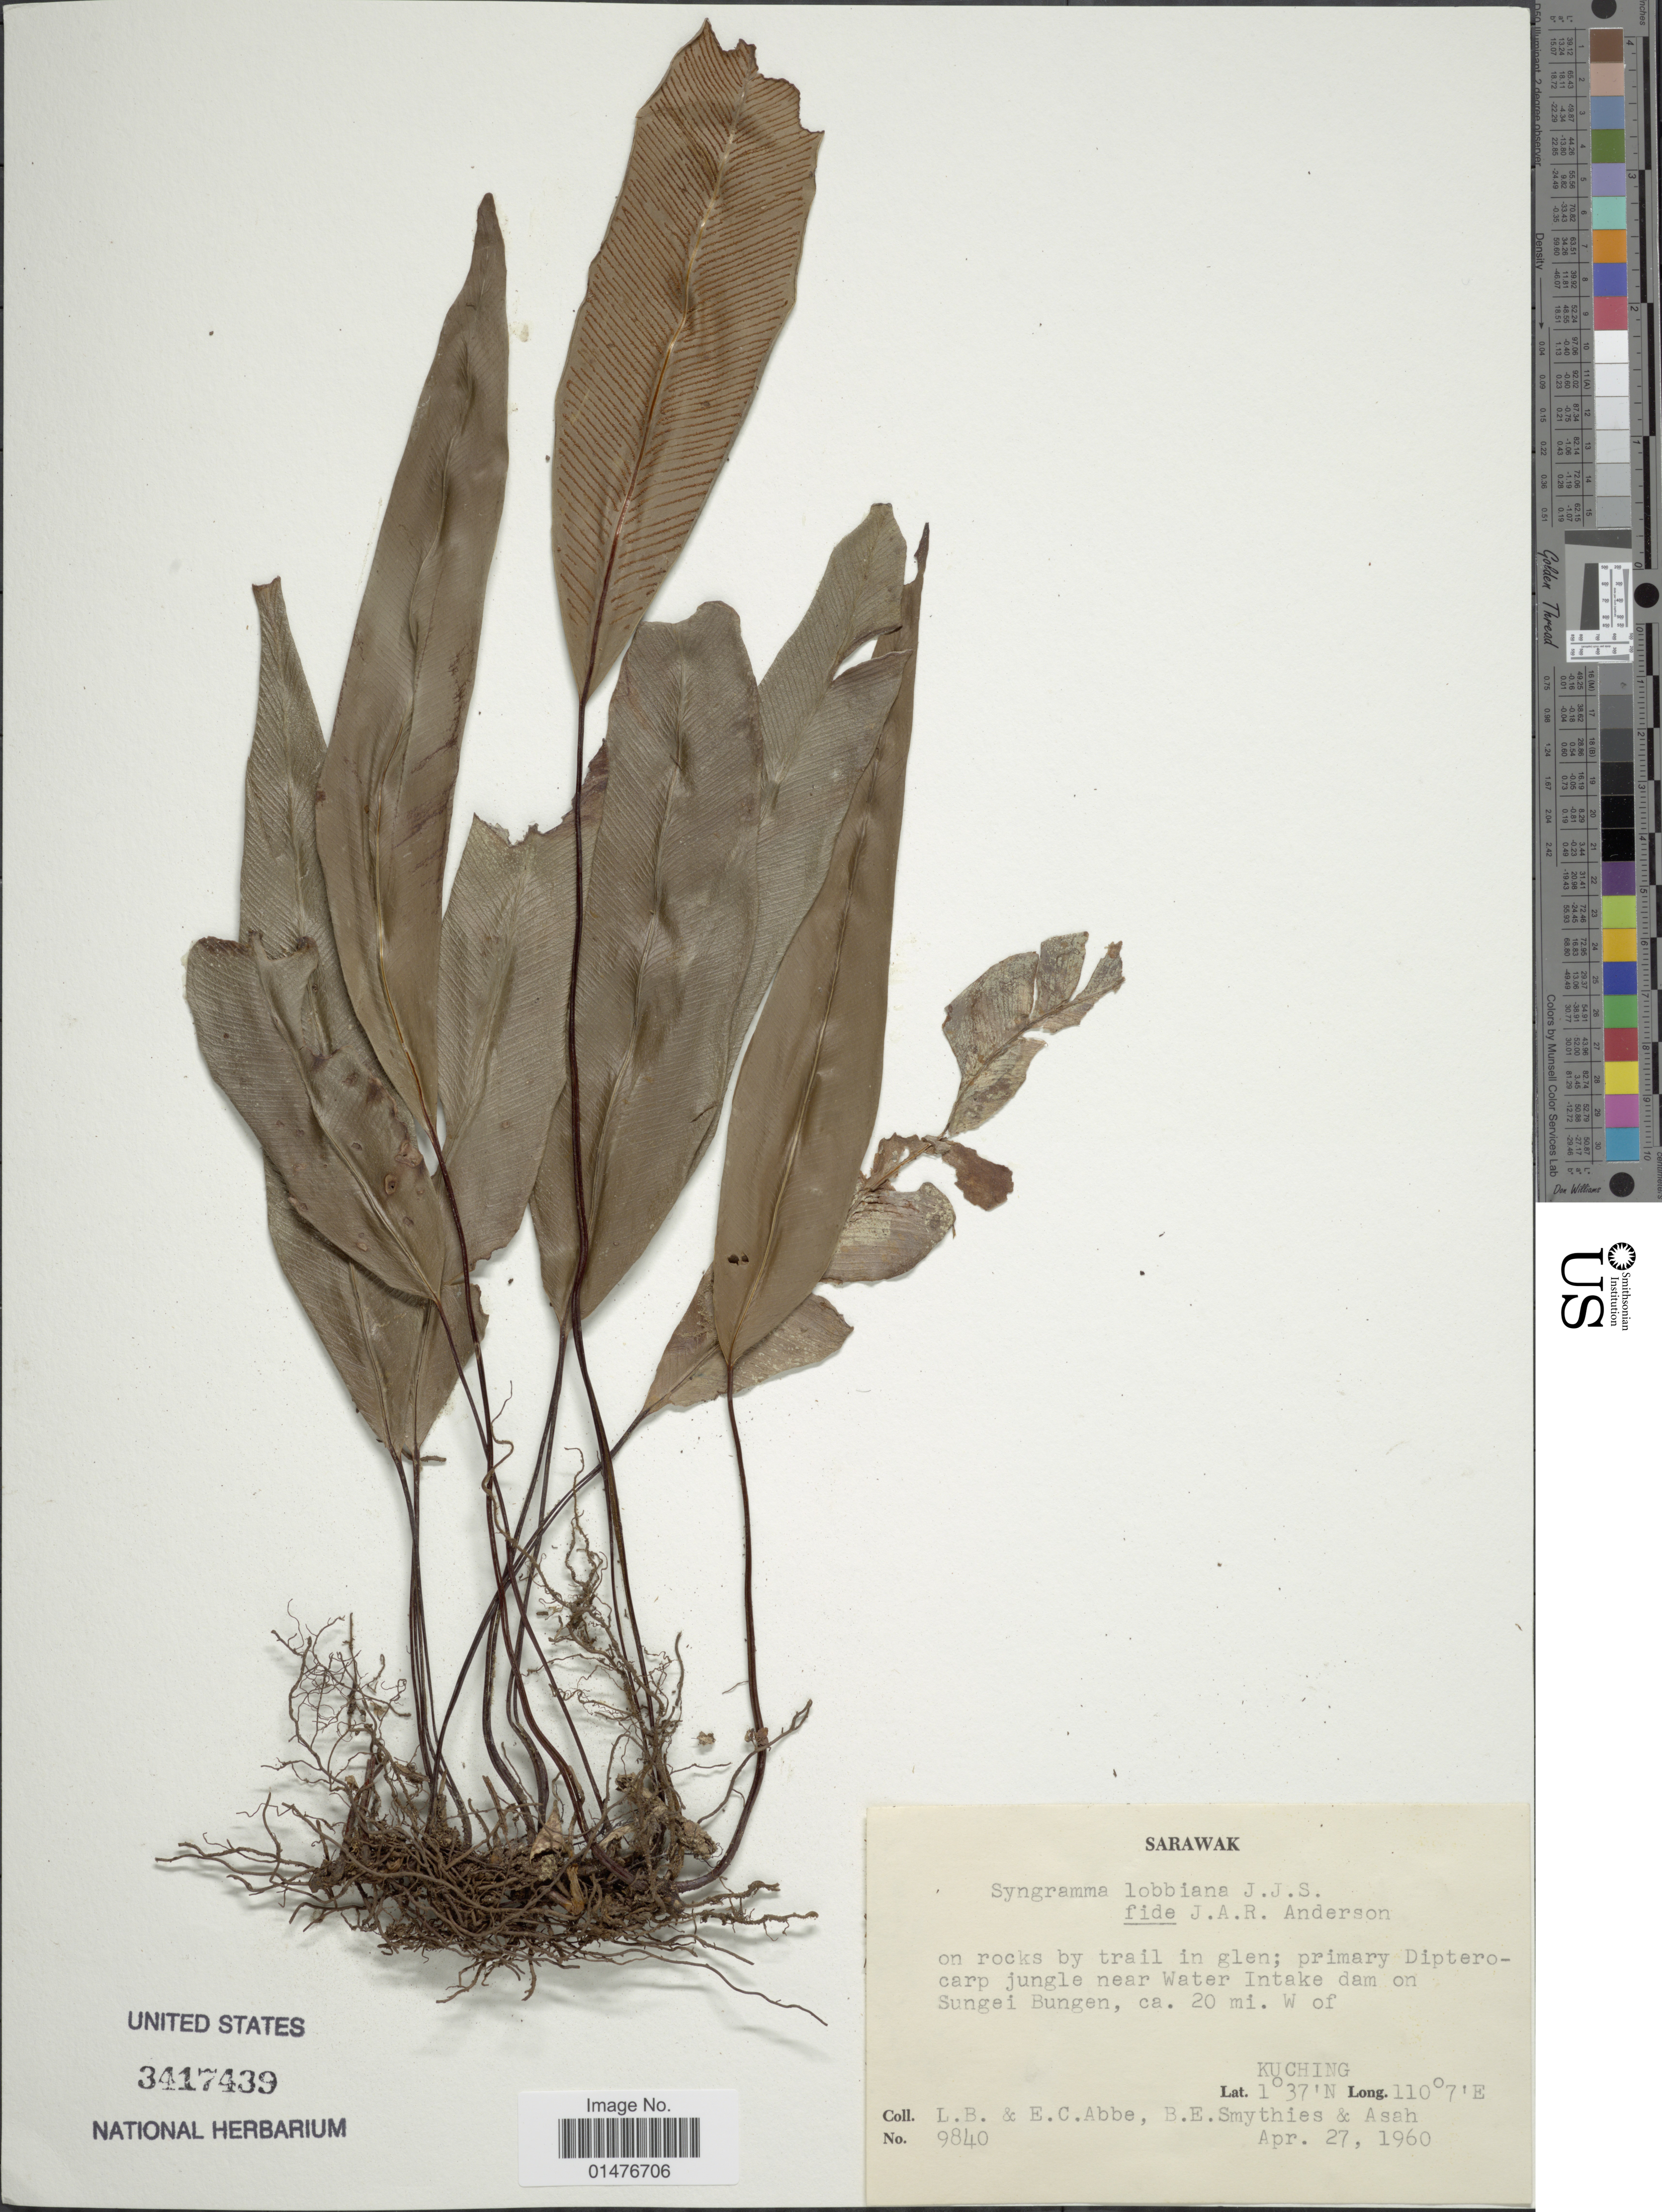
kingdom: Plantae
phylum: Tracheophyta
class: Polypodiopsida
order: Polypodiales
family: Pteridaceae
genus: Syngramma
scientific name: Syngramma lobbiana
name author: (Hook.) J. Sm.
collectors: L. B. Abbe, E. C. Abbe, B.E. Smythies & Asah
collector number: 9840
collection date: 1960-04-27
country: Malaysia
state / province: Sarawak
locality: On rocks by trail in glen; primary Dipterocarp jungle near water Intake dam on sungei Bungen, ca. 20 mi. w of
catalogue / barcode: US 3417439